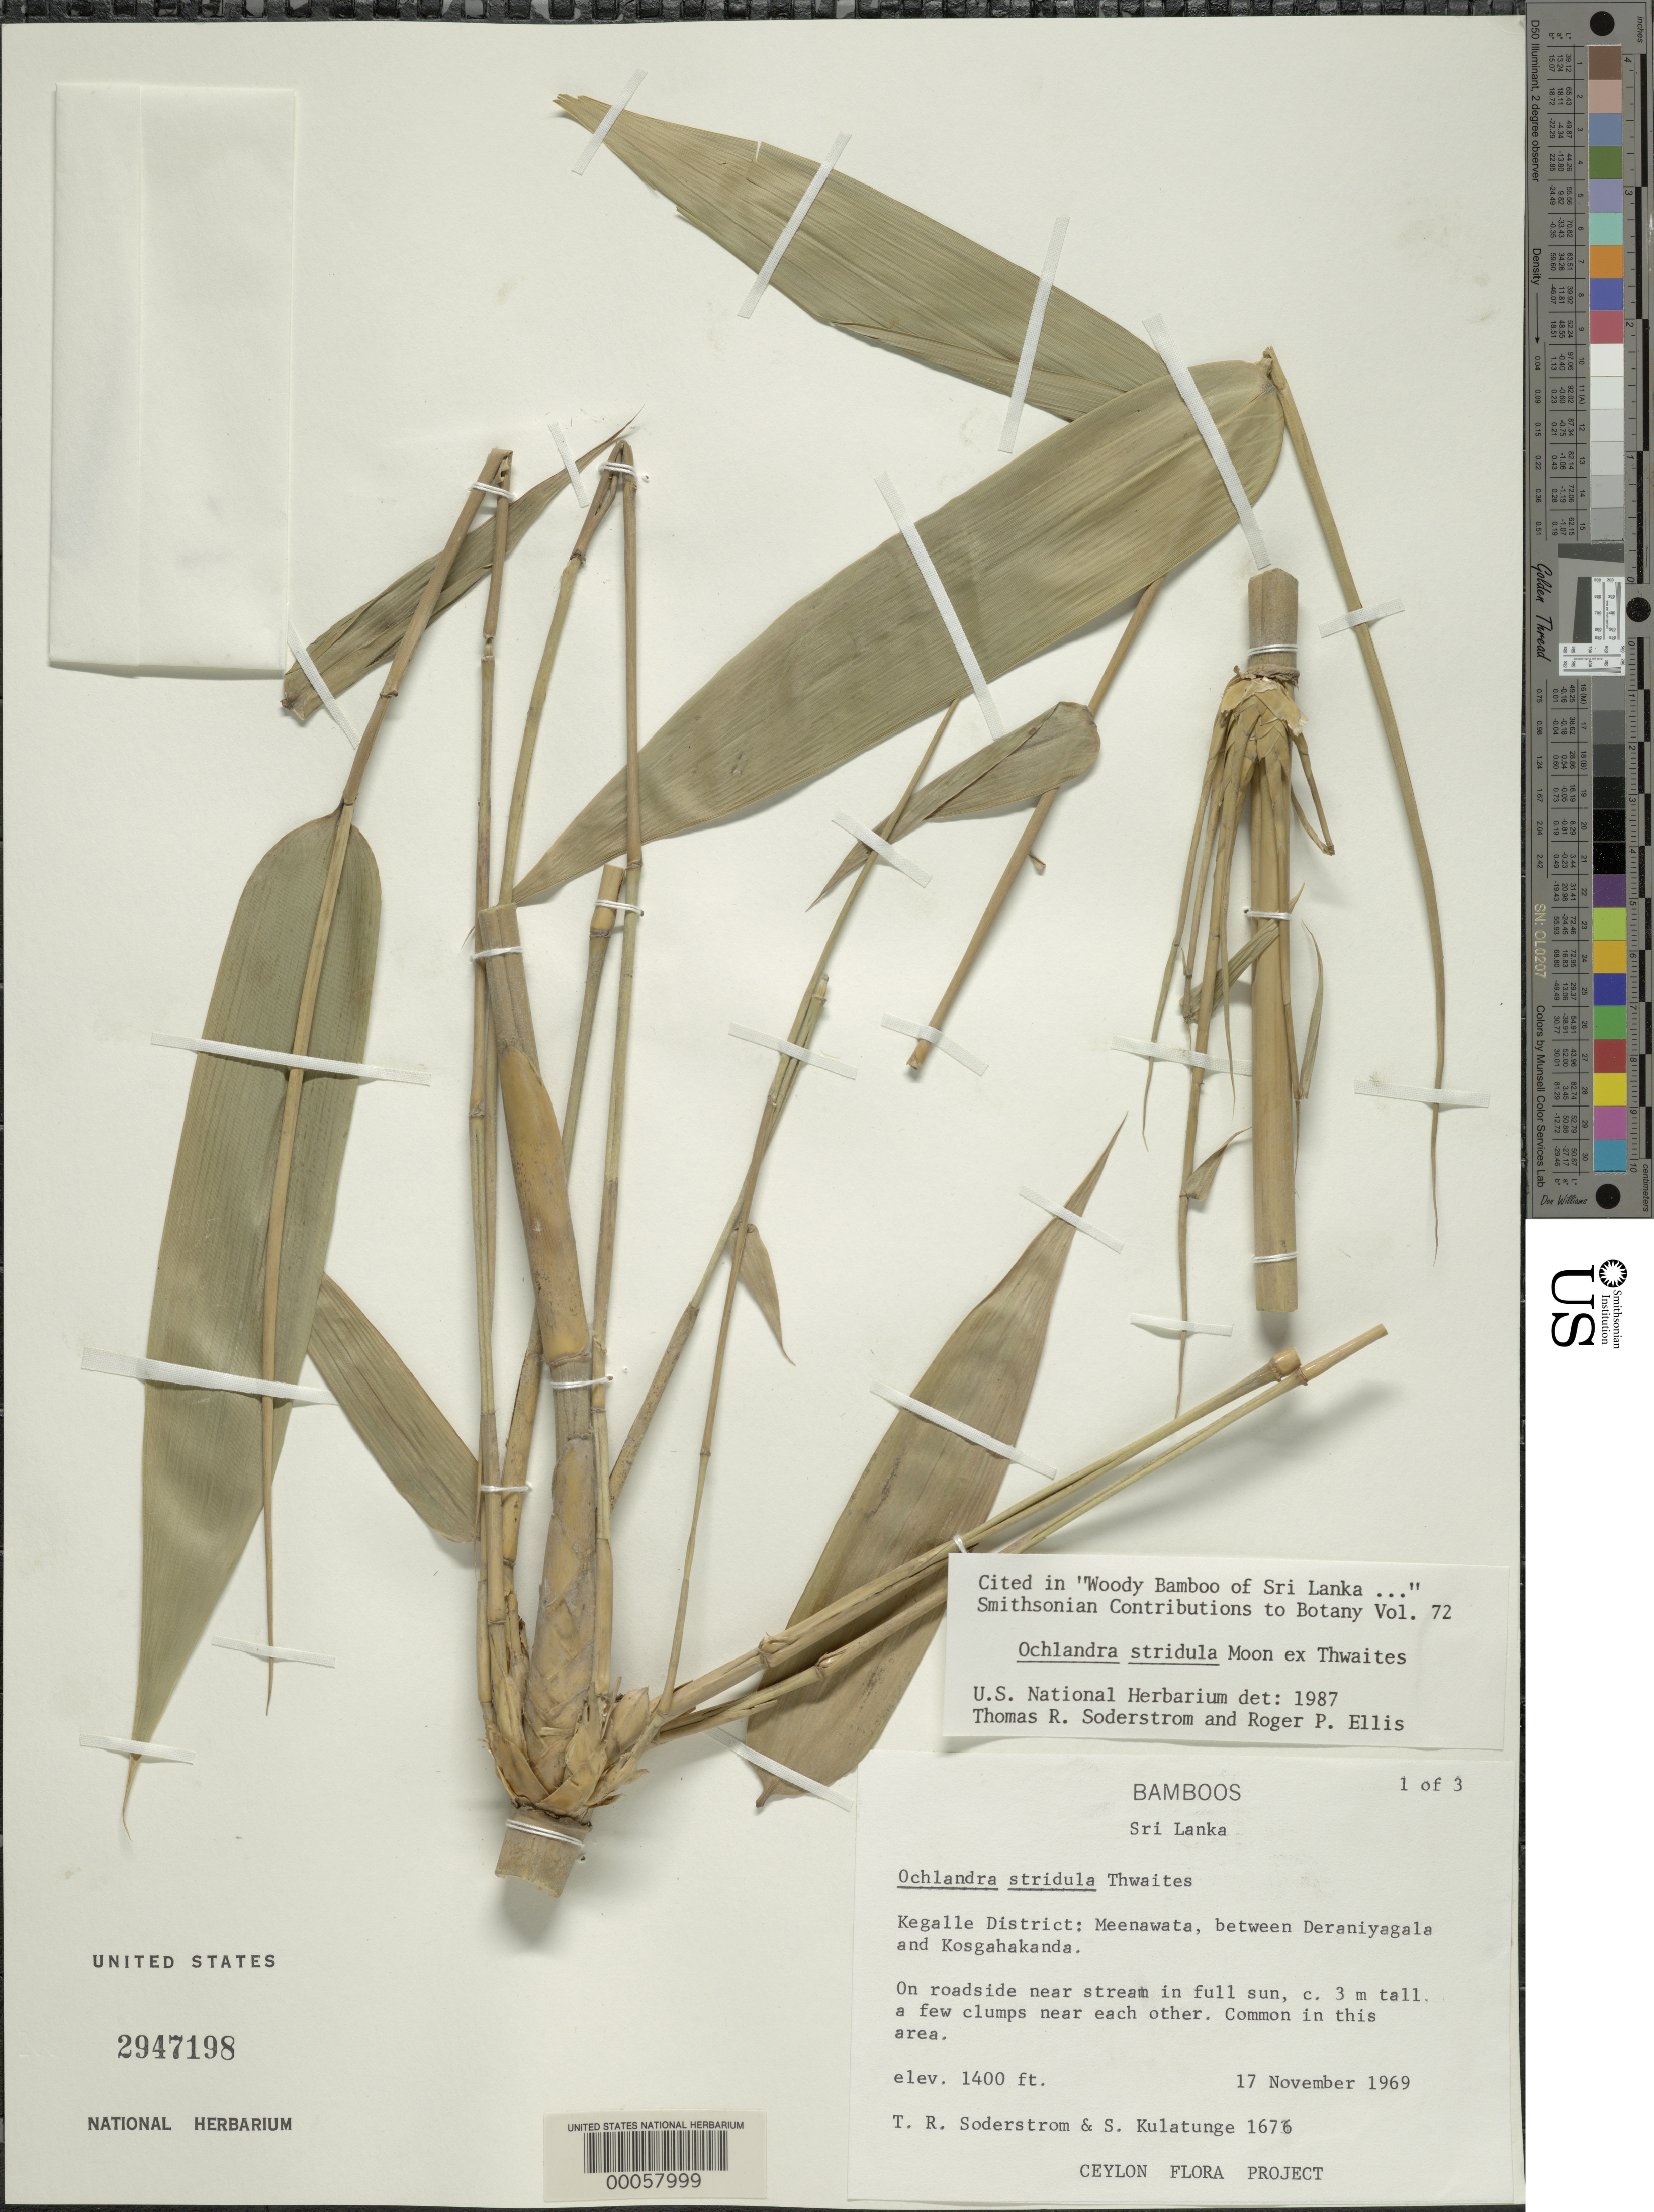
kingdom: Plantae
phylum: Tracheophyta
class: Liliopsida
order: Poales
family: Poaceae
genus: Ochlandra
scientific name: Ochlandra stridula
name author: Moon ex Thwaites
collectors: T. R. Soderstrom & S. Kulatunge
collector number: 1676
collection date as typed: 17 Nov 1969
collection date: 1969-11-17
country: Sri Lanka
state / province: Sabaragamuwa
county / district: Kegalle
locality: Meenawata, between Deraniyagala and Kosgahakanda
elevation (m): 1400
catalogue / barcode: US 2947198